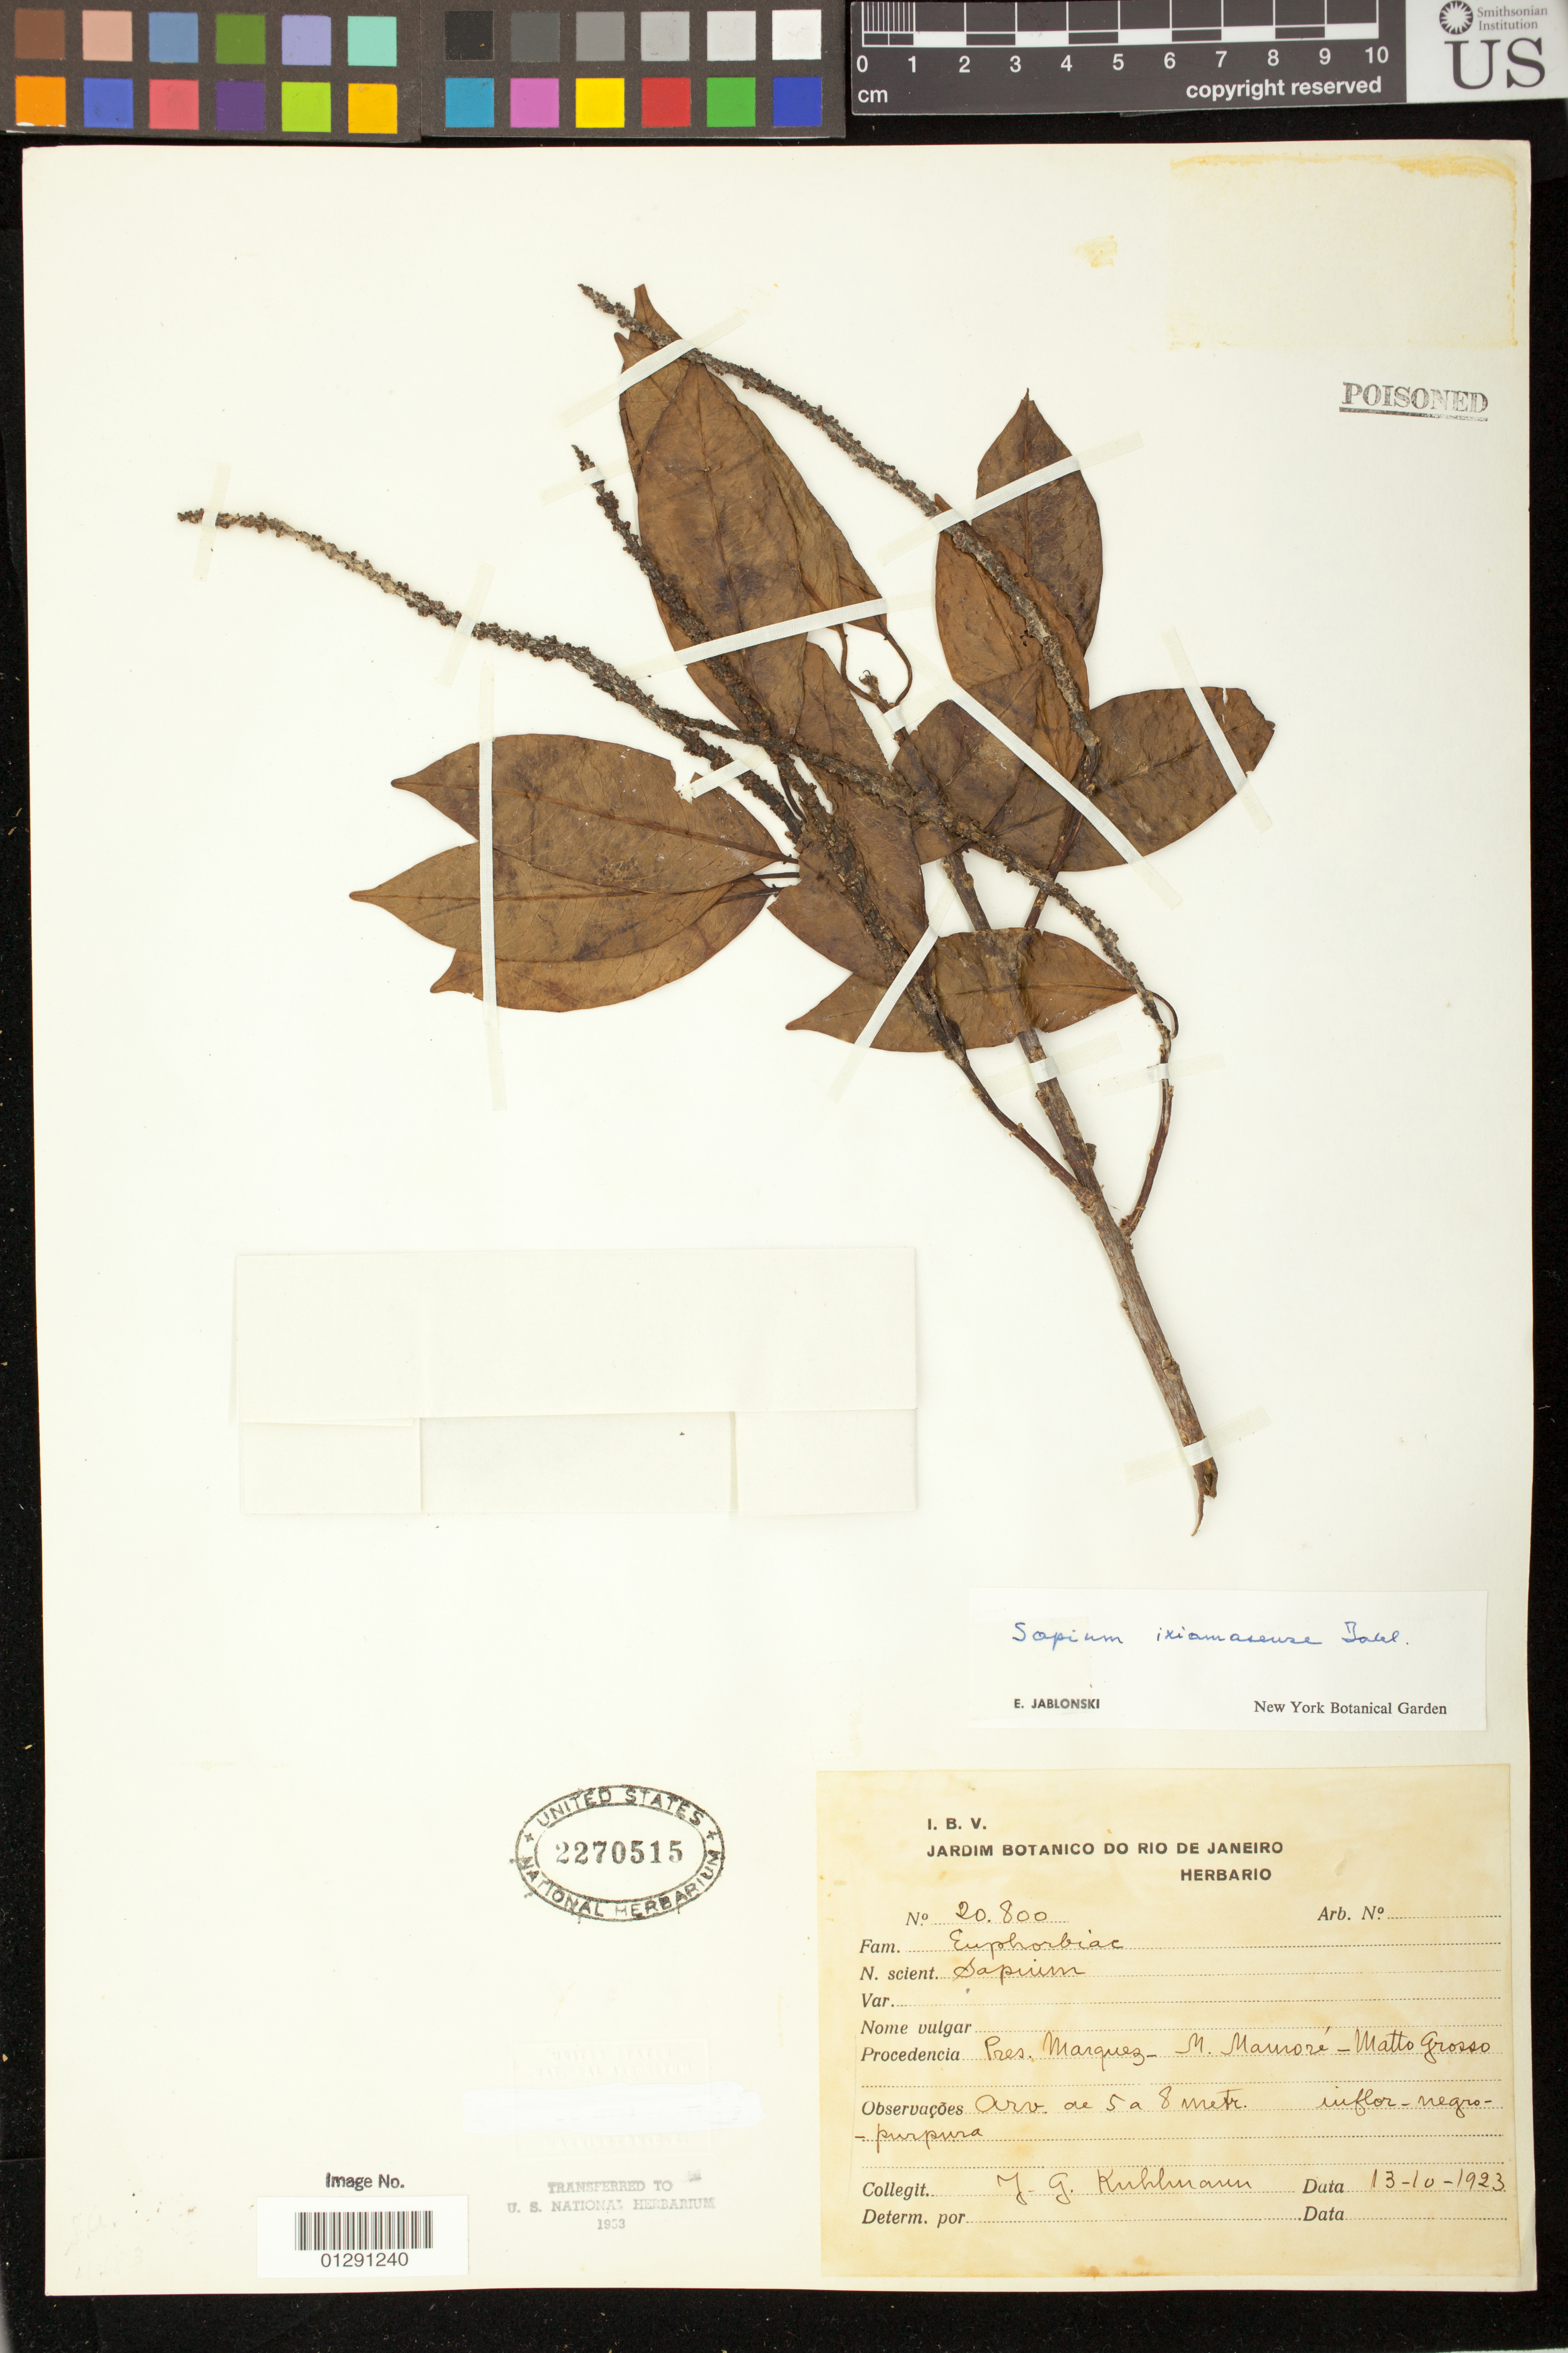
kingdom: Plantae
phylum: Tracheophyta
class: Magnoliopsida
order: Malpighiales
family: Euphorbiaceae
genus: Sapium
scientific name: Sapium glandulatum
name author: (Vell.) Pax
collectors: J. G. Kuhlmann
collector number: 20800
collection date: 1923-10-13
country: Brazil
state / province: Mato Grosso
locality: Pres. Marquez - M. Mamore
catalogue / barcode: US 2270515